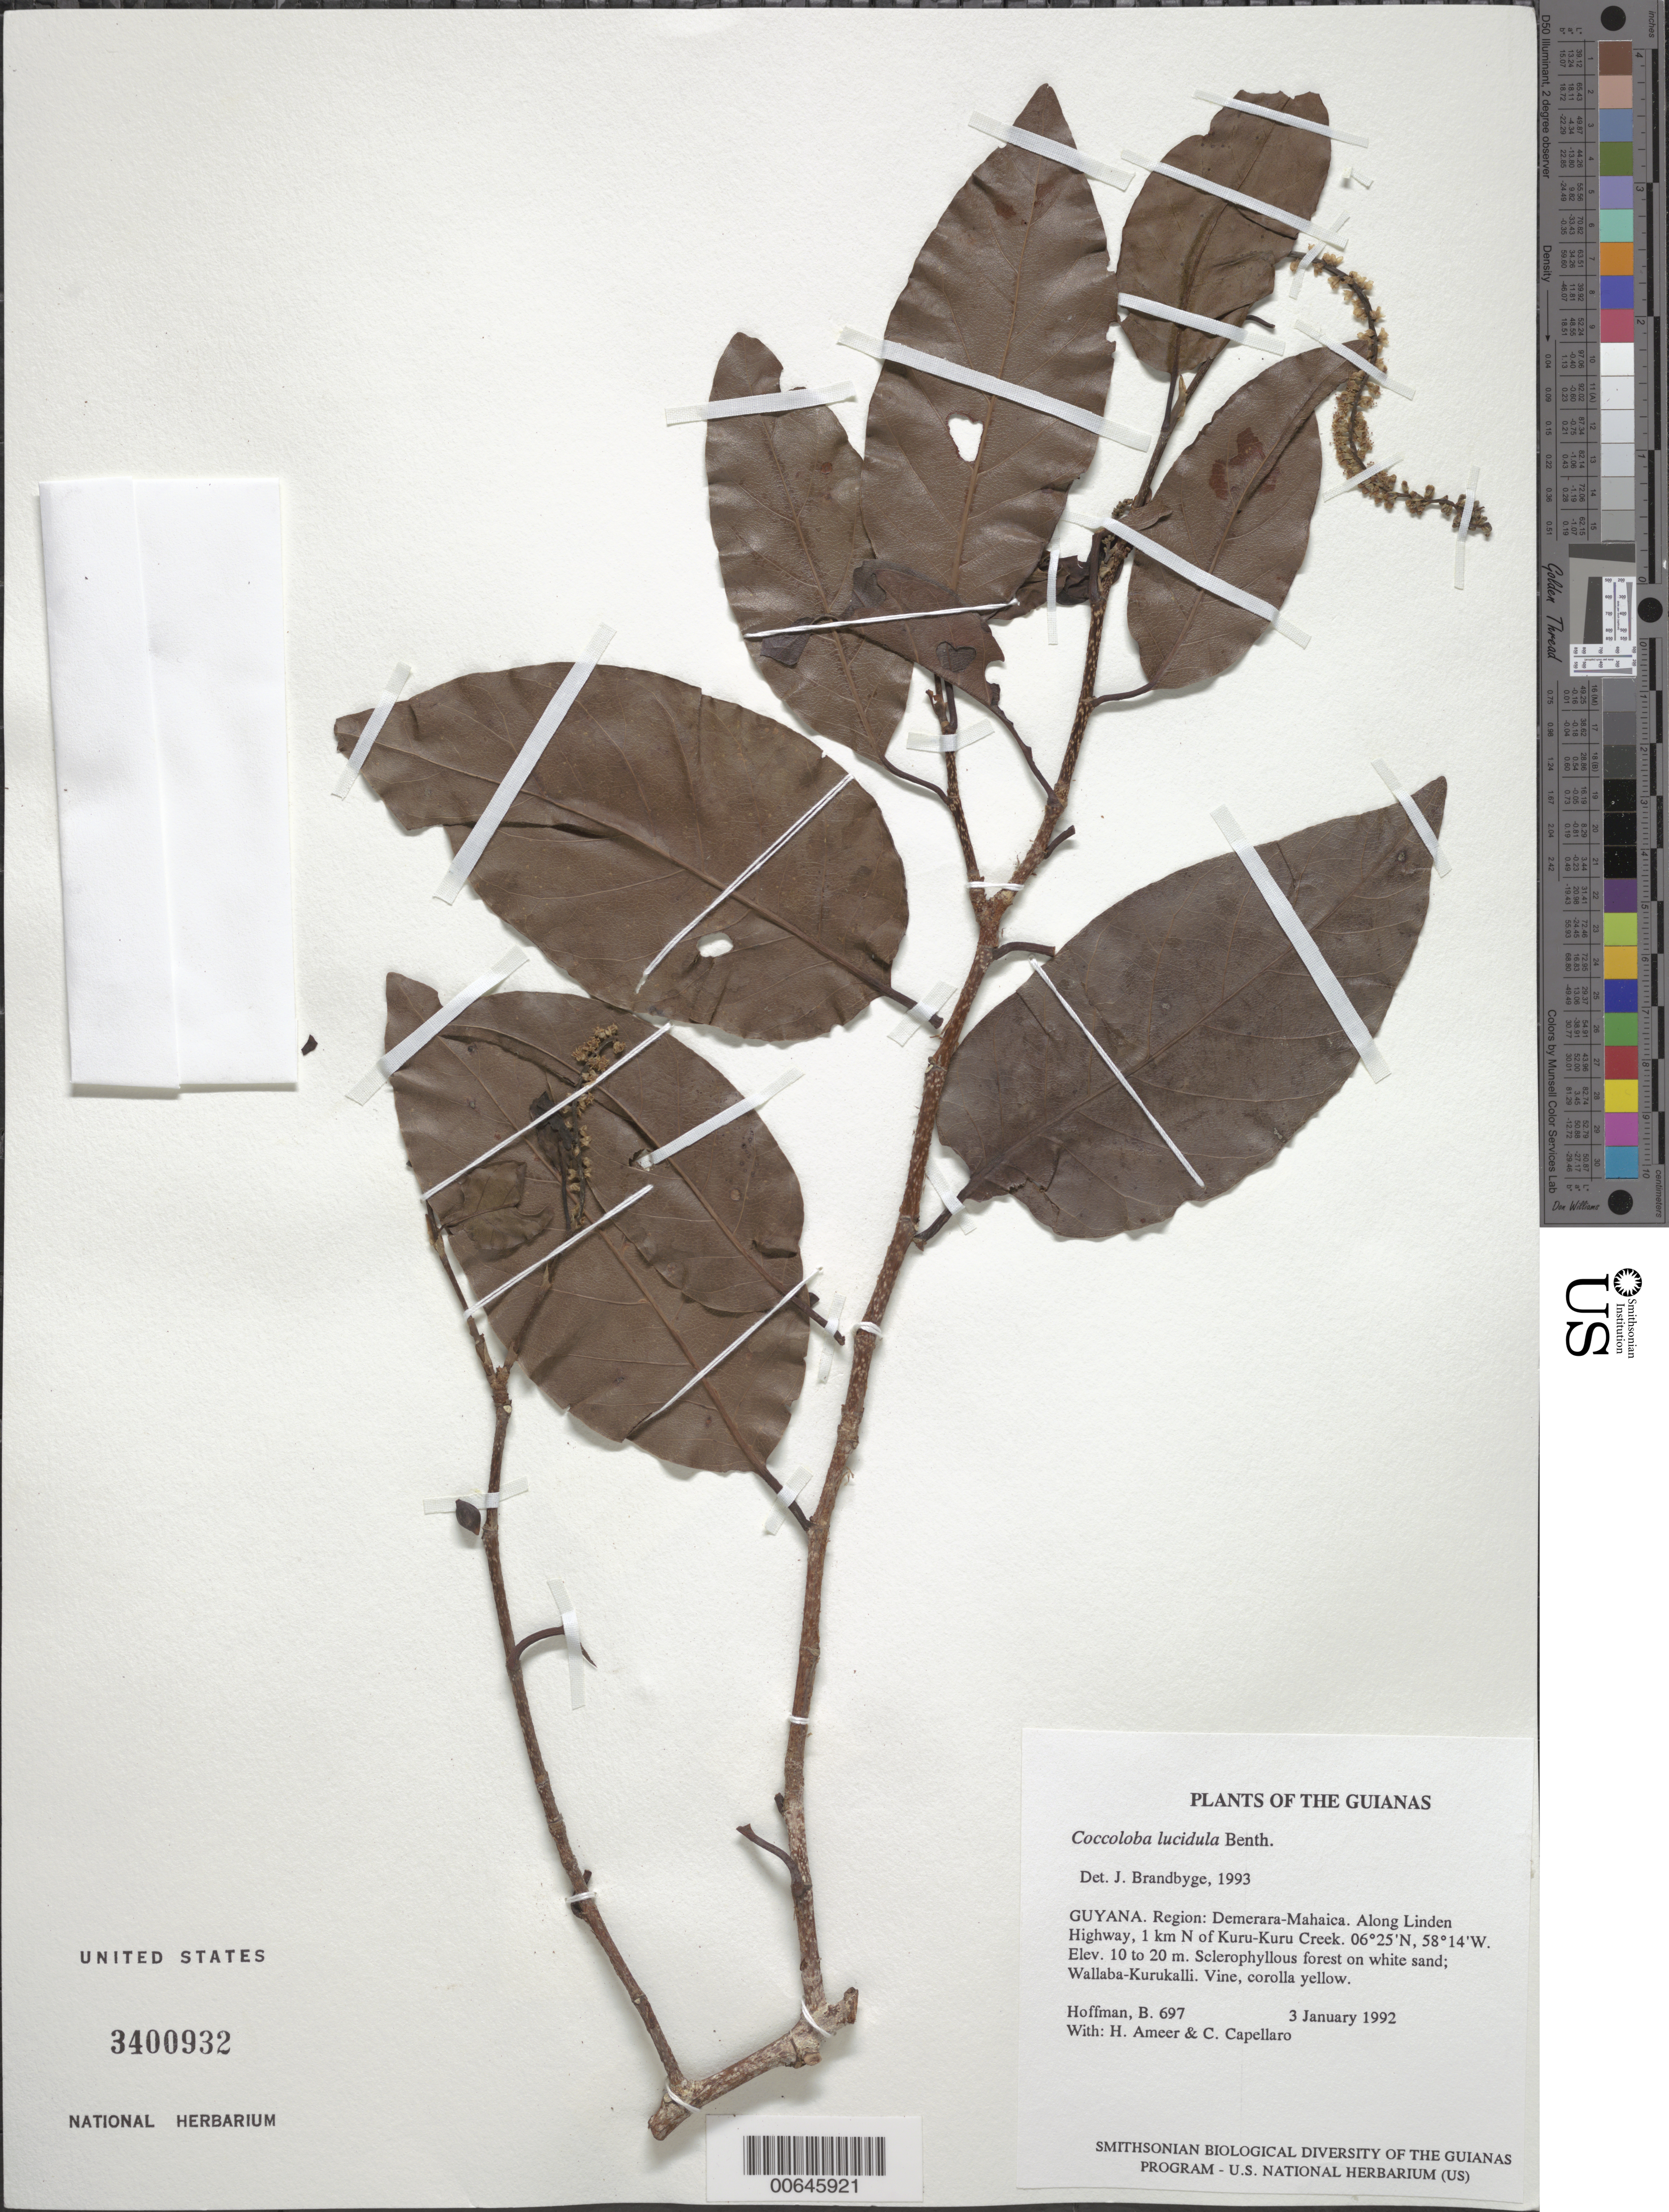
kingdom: Plantae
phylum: Tracheophyta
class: Magnoliopsida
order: Caryophyllales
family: Polygonaceae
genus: Coccoloba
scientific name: Coccoloba lucidula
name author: Benth.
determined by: Brandbyge, J.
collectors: B. Hoffman, H. Ameer & C. Capellaro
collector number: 697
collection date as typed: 3 January 1992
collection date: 1992-01-03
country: Guyana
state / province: Demerara-Mahaica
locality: Along Linden Highway, 1 km N of Kuru-Kuru Creek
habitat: Sclerophyllous forest on white sand; Wallaba-Kurukalli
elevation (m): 10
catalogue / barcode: US 3400932